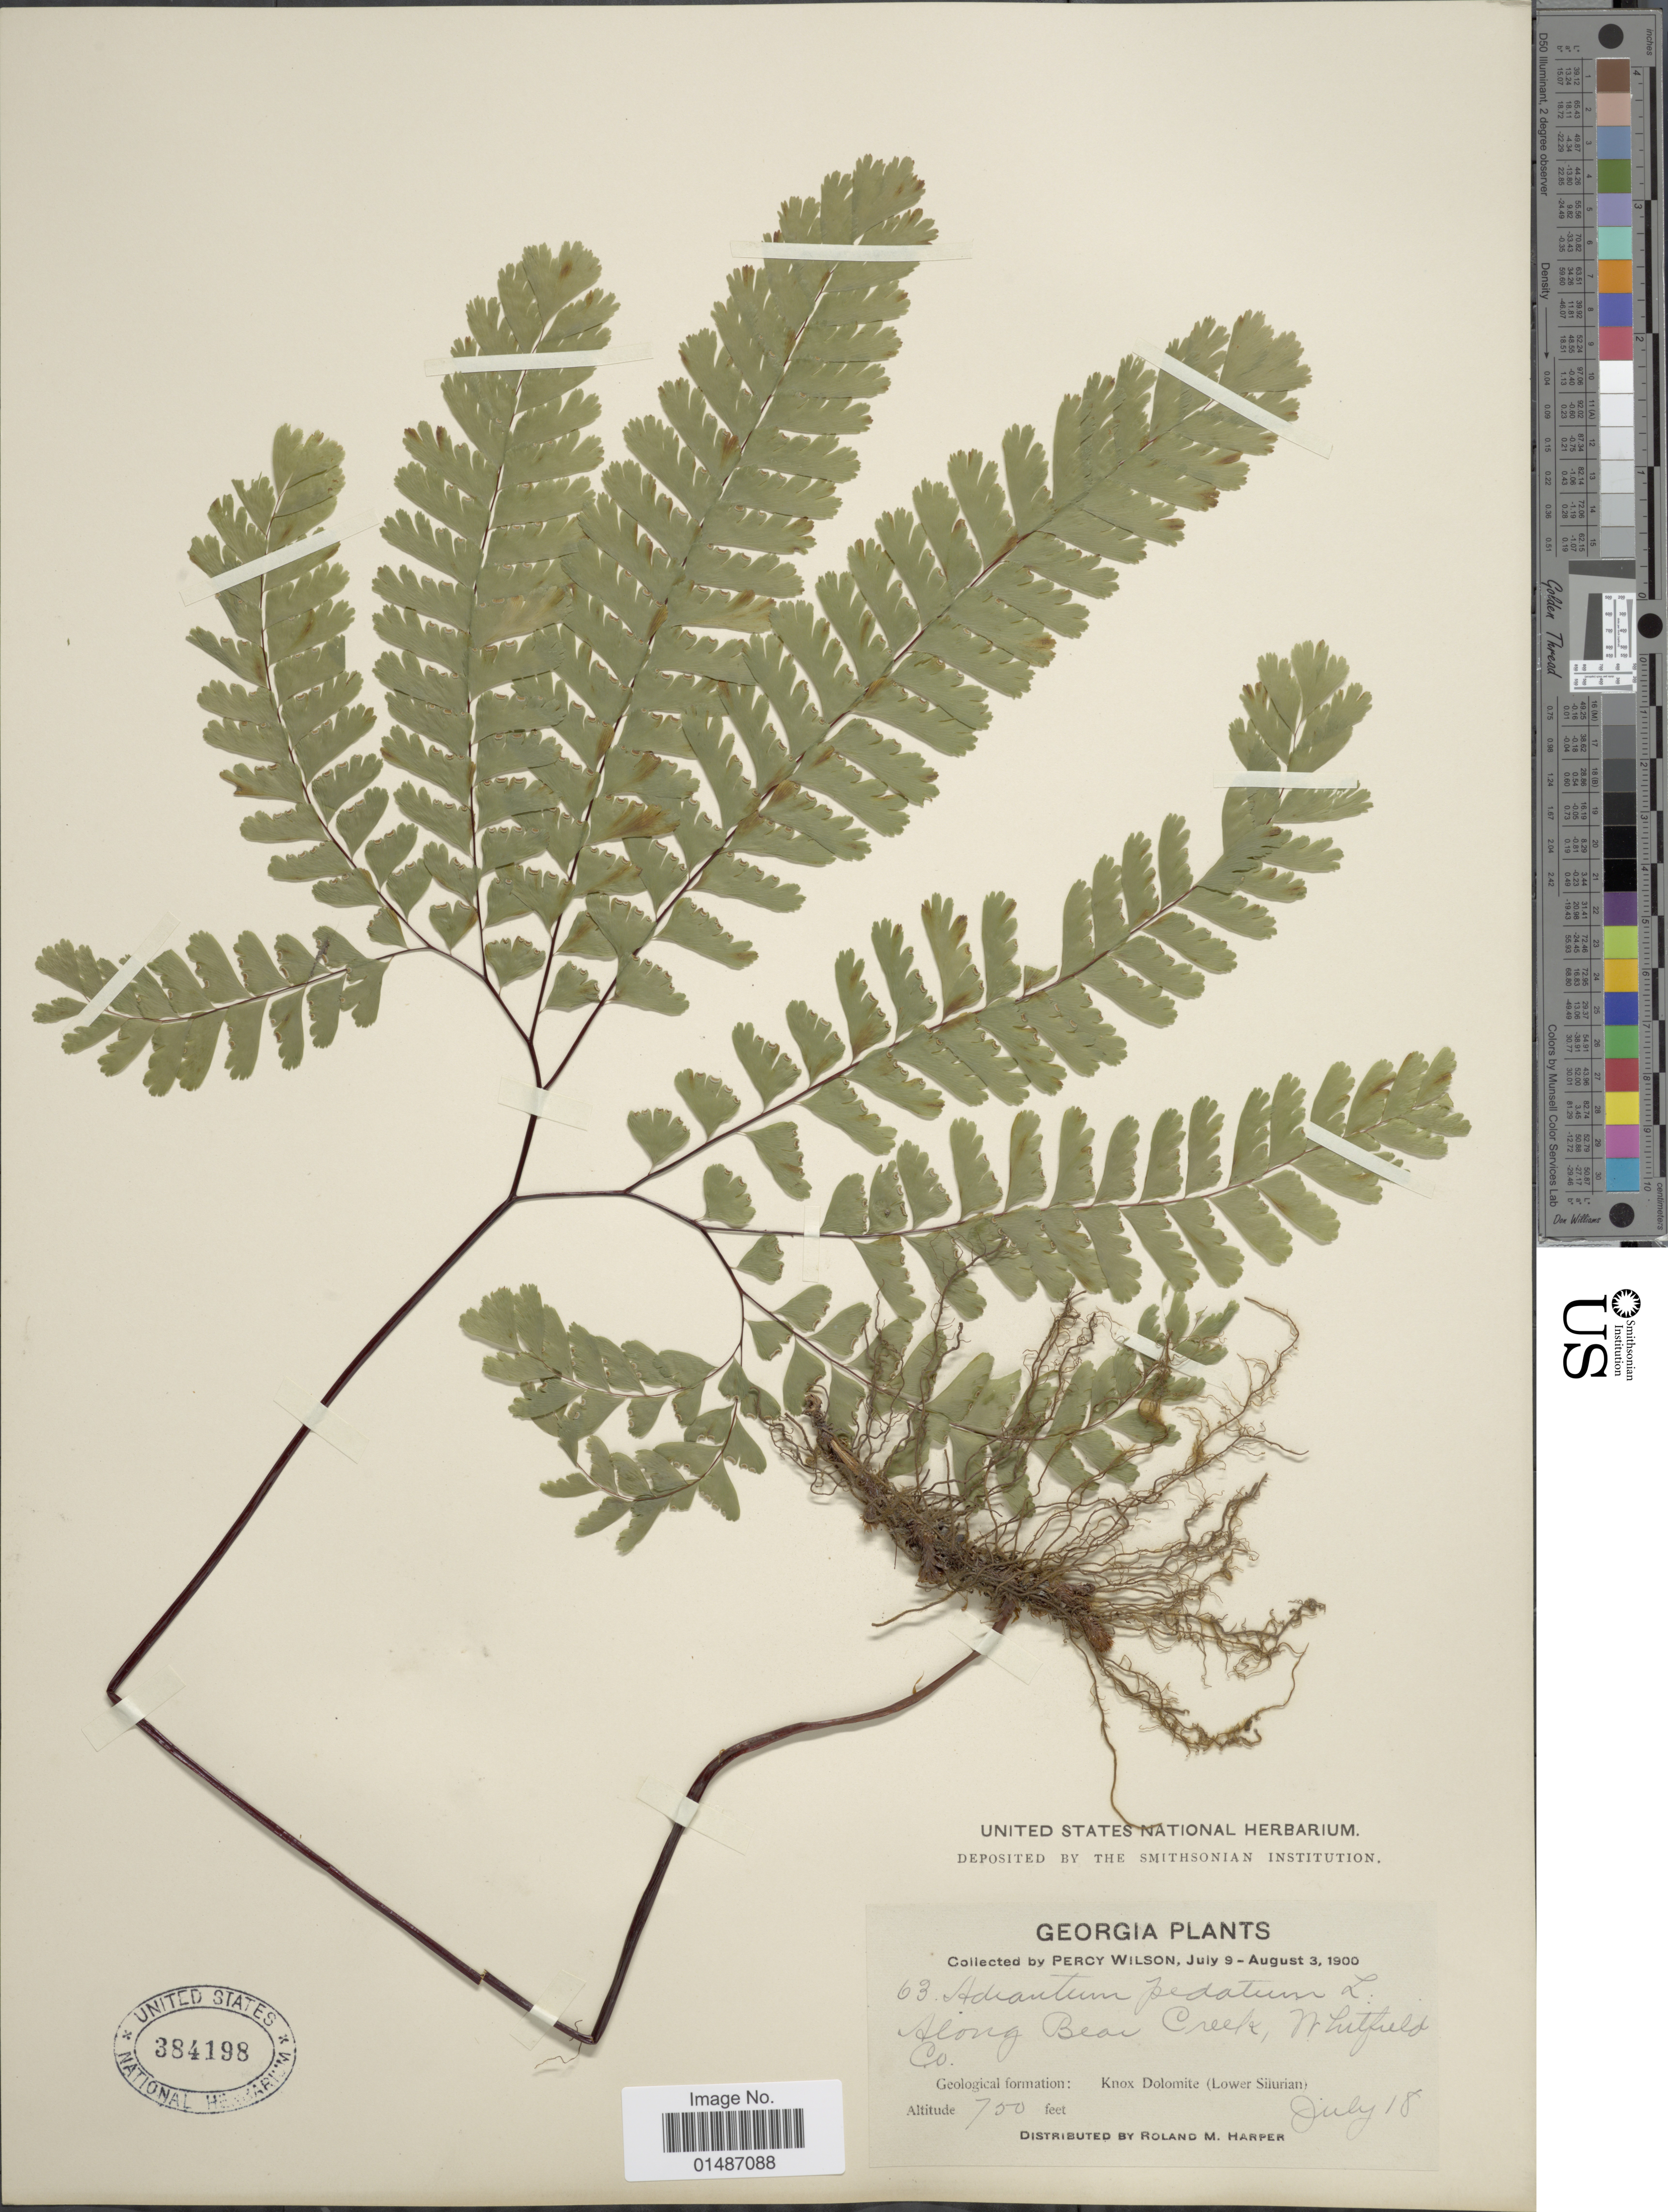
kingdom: Plantae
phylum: Tracheophyta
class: Polypodiopsida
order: Polypodiales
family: Pteridaceae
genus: Adiantum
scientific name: Adiantum pedatum var. pedatum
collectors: P. Wilson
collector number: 63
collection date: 1900-07-18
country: United States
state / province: Georgia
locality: Along Bear Creek, Whitfield Co. Geological formation: Knox Dolomite (Lower Silurian).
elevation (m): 229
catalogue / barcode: US 384198